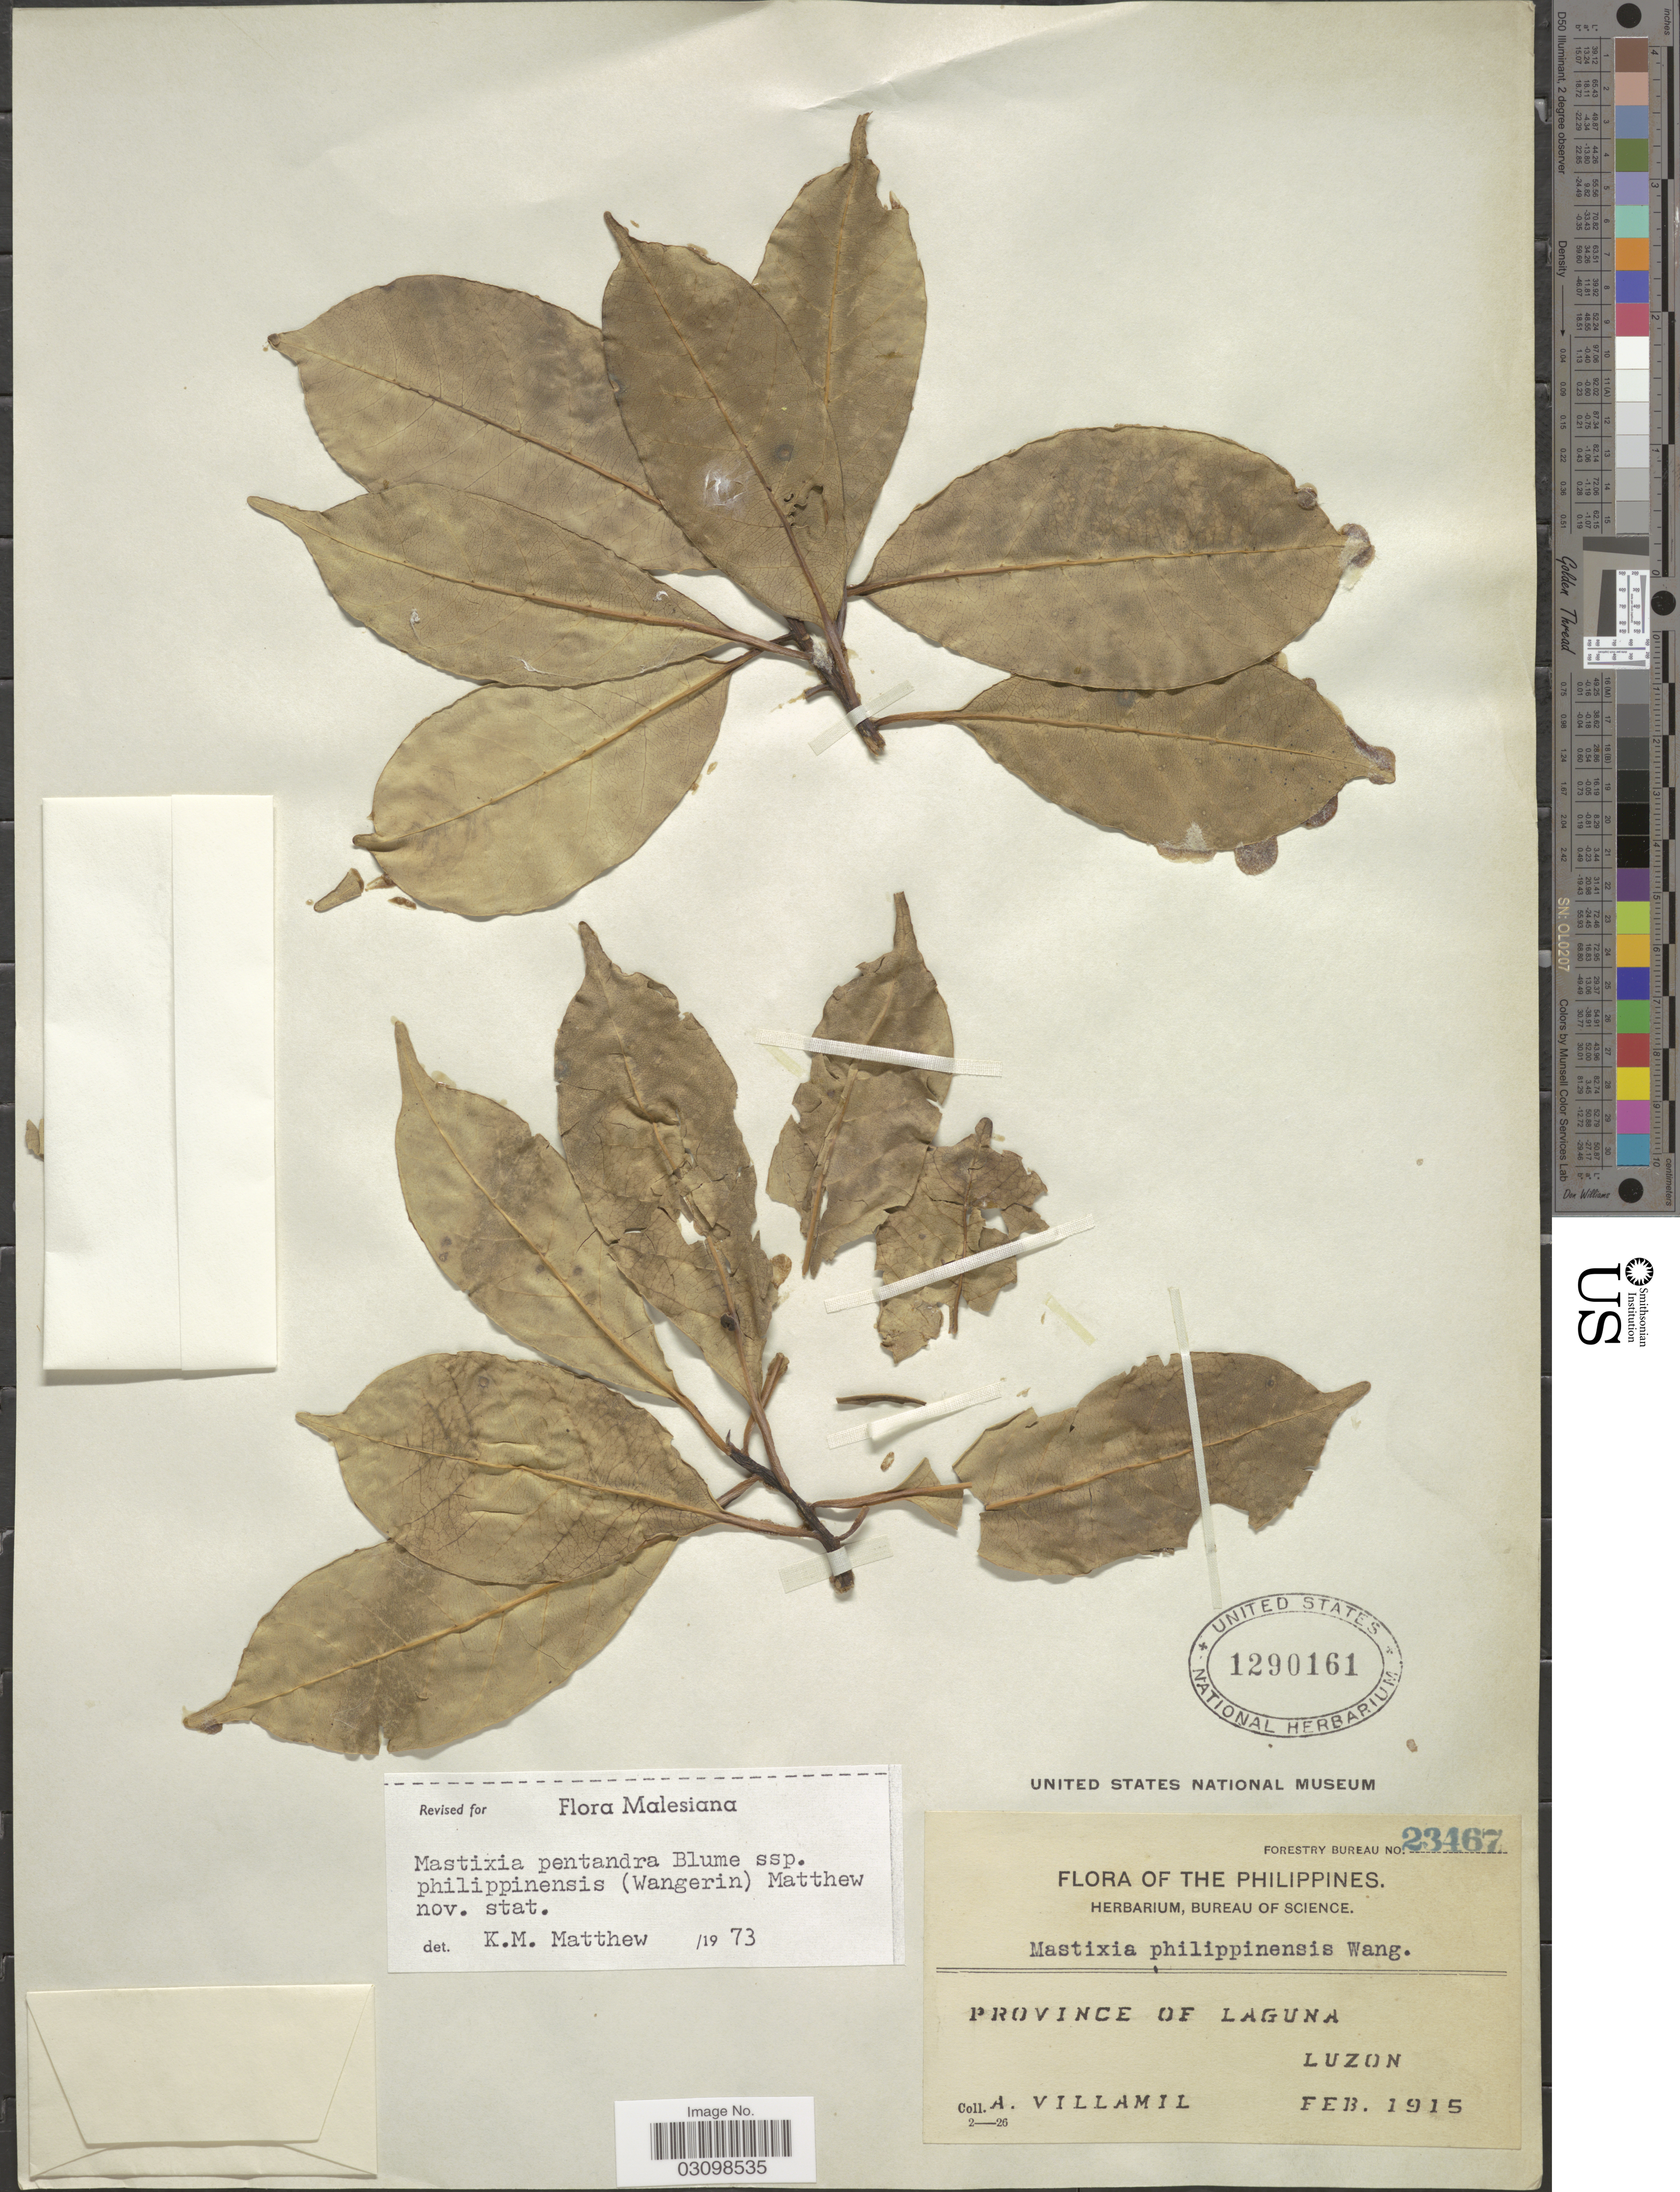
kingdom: Plantae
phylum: Tracheophyta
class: Magnoliopsida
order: Cornales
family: Nyssaceae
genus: Mastixia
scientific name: Mastixia pentandra subsp. philippinensis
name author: Wangerin & K.M. Matthew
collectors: A. Villamil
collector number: Forestry Bureau 23467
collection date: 1915-02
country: Philippines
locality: Province of Laguna, Luzon.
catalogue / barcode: US 1290161